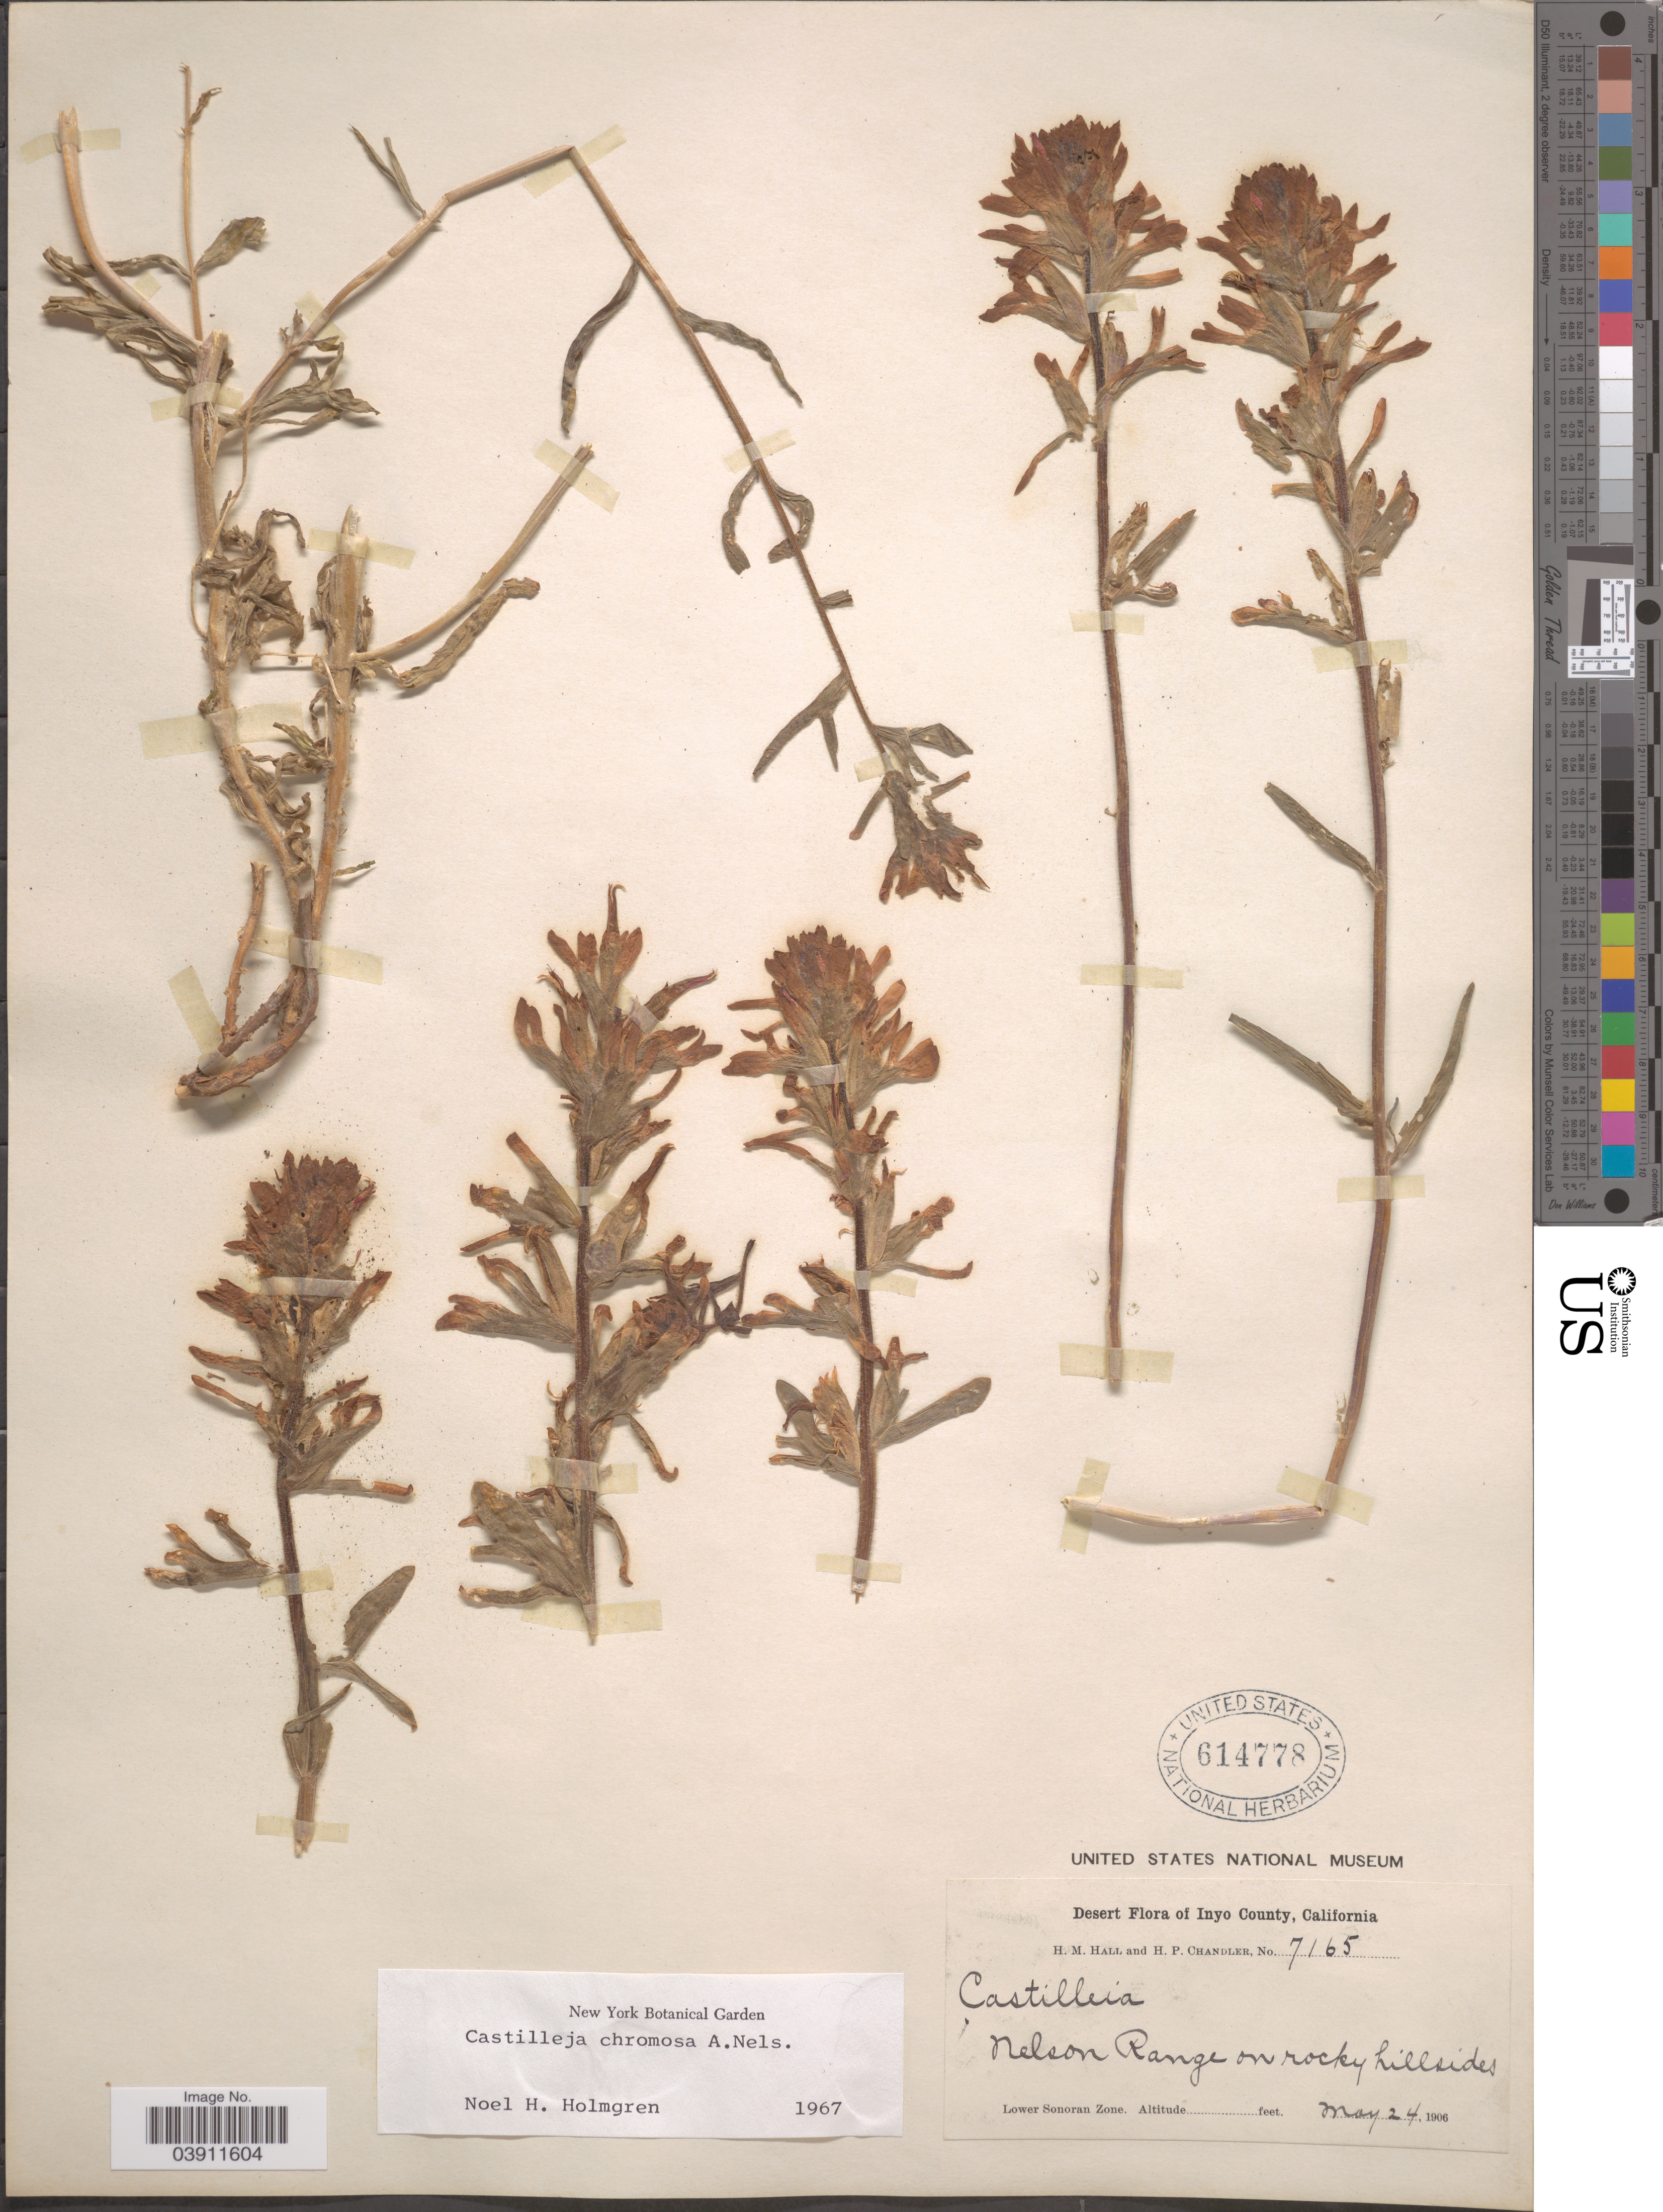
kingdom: Plantae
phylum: Tracheophyta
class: Magnoliopsida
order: Lamiales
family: Orobanchaceae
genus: Castilleja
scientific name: Castilleja chromosa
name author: A. Nelson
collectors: H. M. Hall & H. Chandler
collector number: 7165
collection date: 1906-05-24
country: United States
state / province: California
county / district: Inyo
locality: Inyo County. Nelson Range. Lower Sonoran Zone.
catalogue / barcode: US 614778